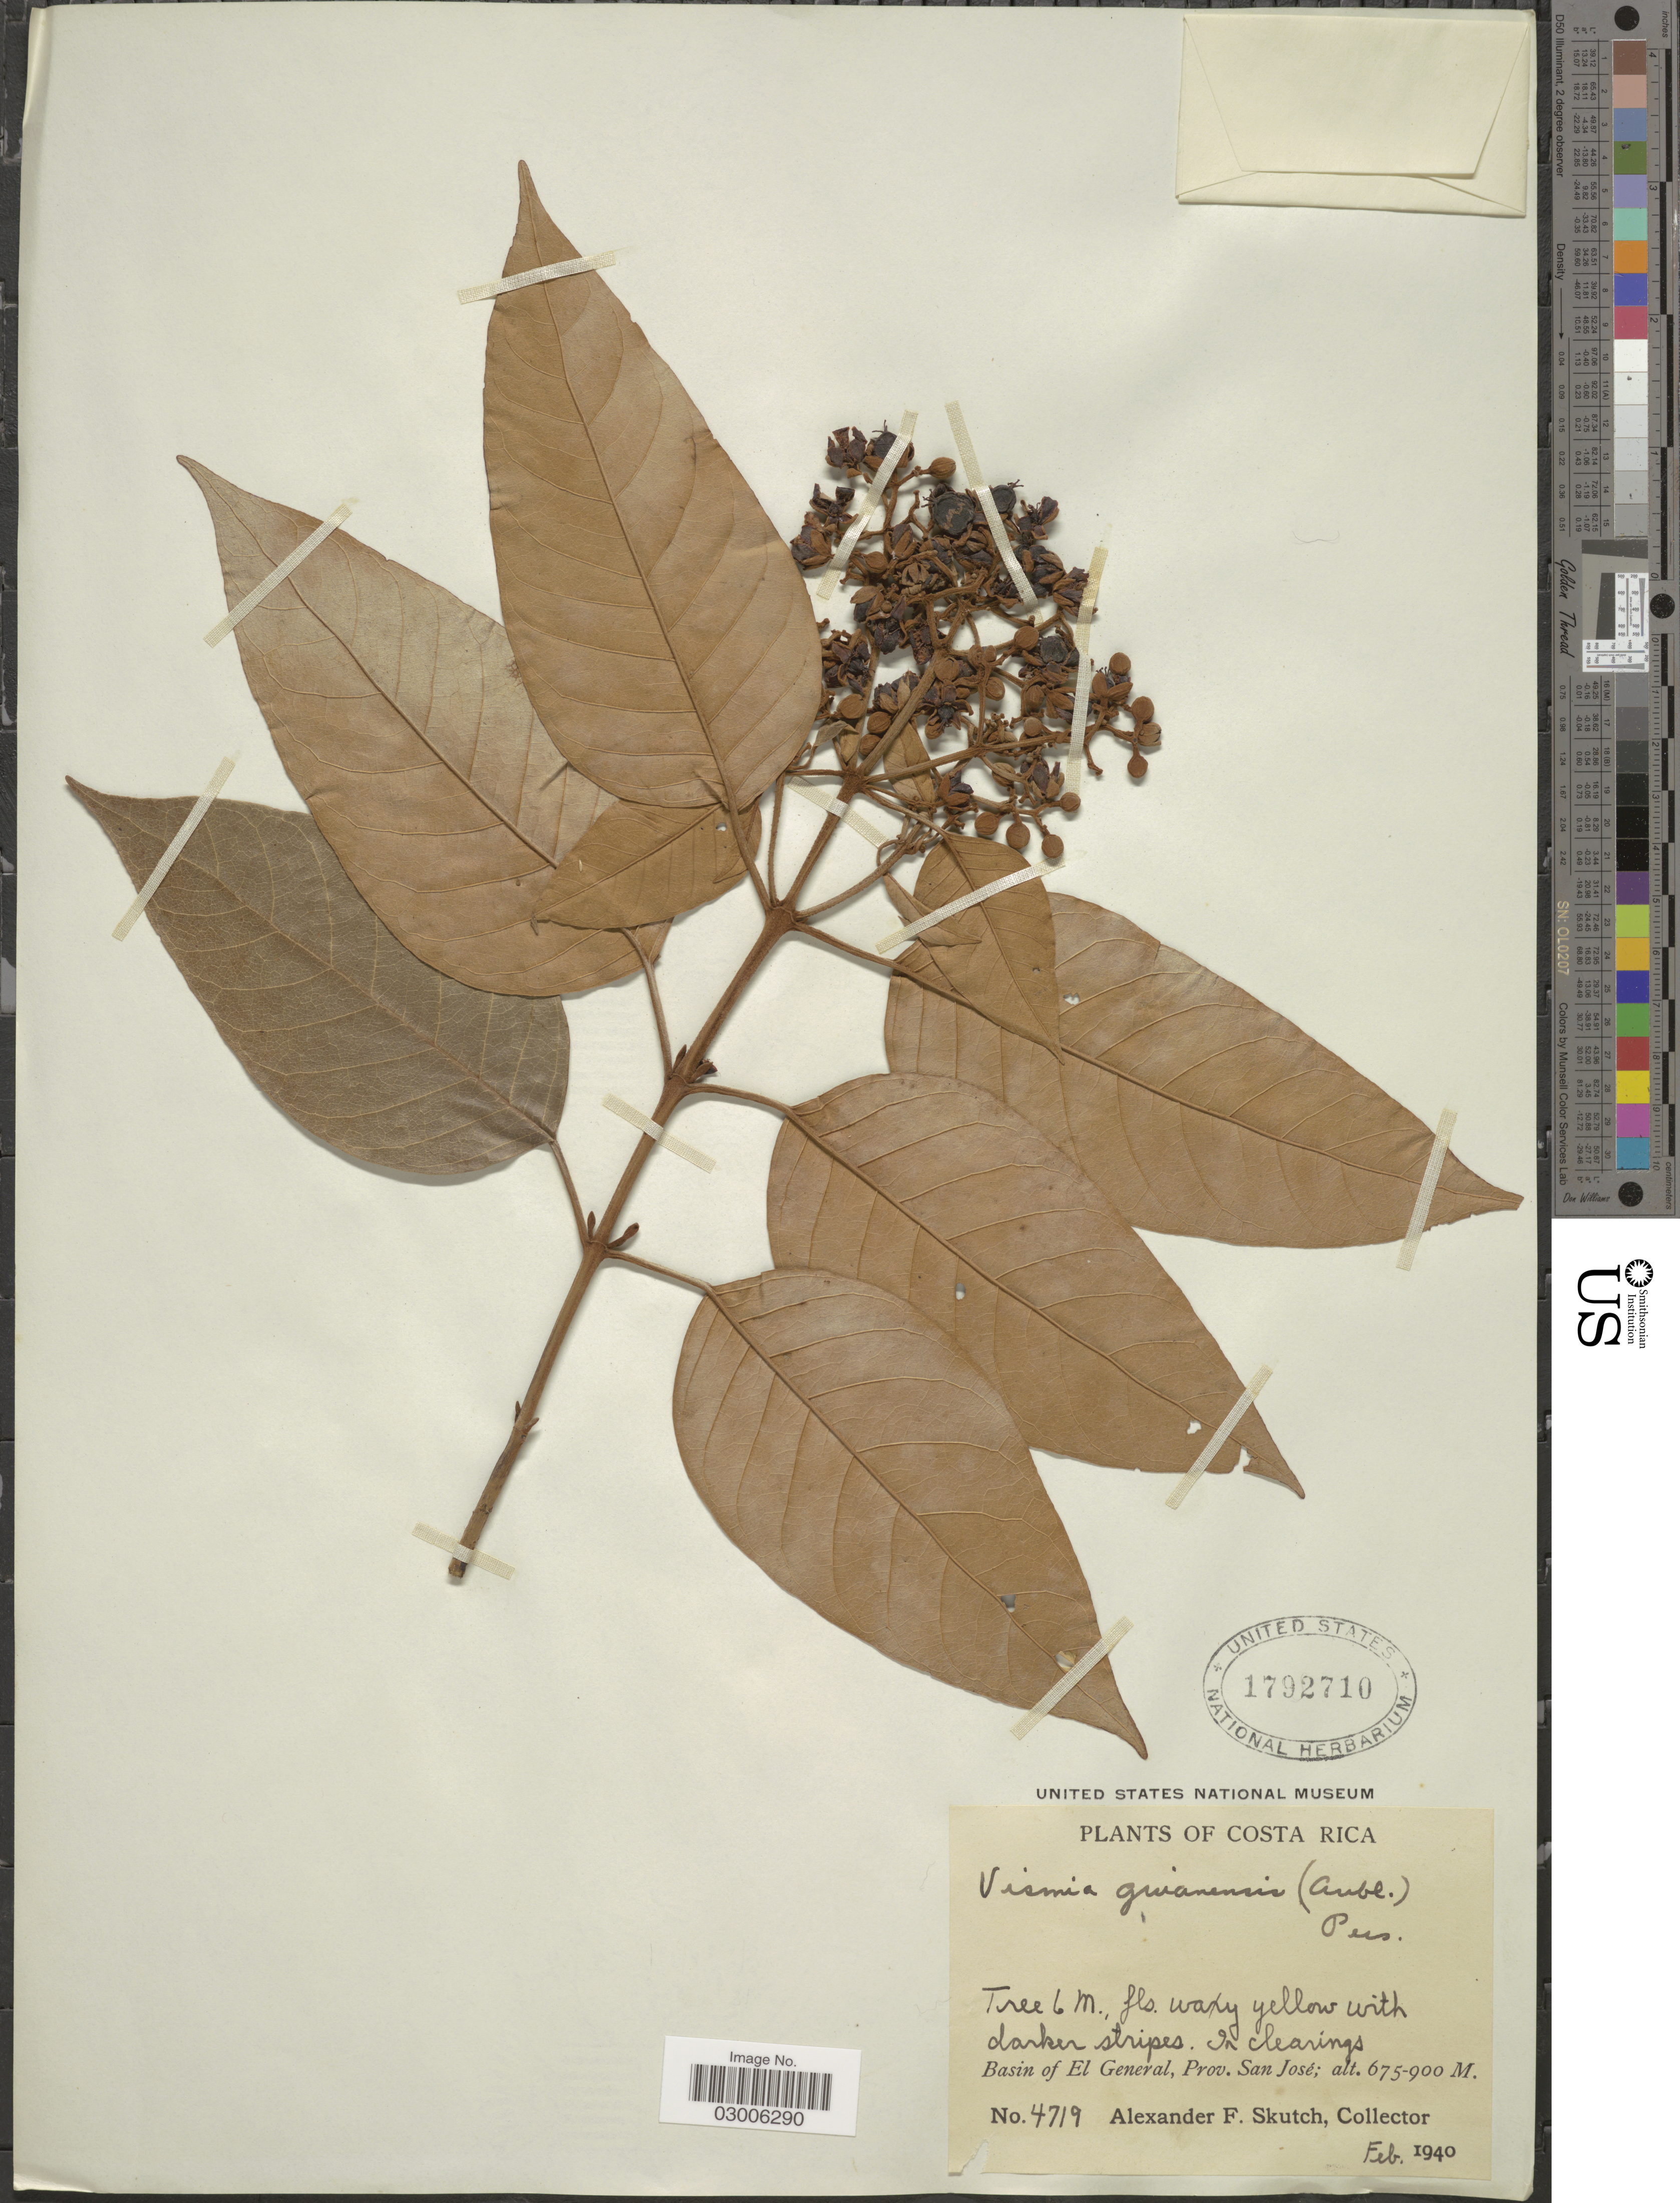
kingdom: Plantae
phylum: Tracheophyta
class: Magnoliopsida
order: Malpighiales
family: Hypericaceae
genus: Vismia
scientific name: Vismia guianensis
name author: (Aubl.) Pers.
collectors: A. F. Skutch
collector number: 4719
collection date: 1940-02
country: Costa Rica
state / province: San José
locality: Basin of El General.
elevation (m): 675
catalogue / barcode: US 1792710